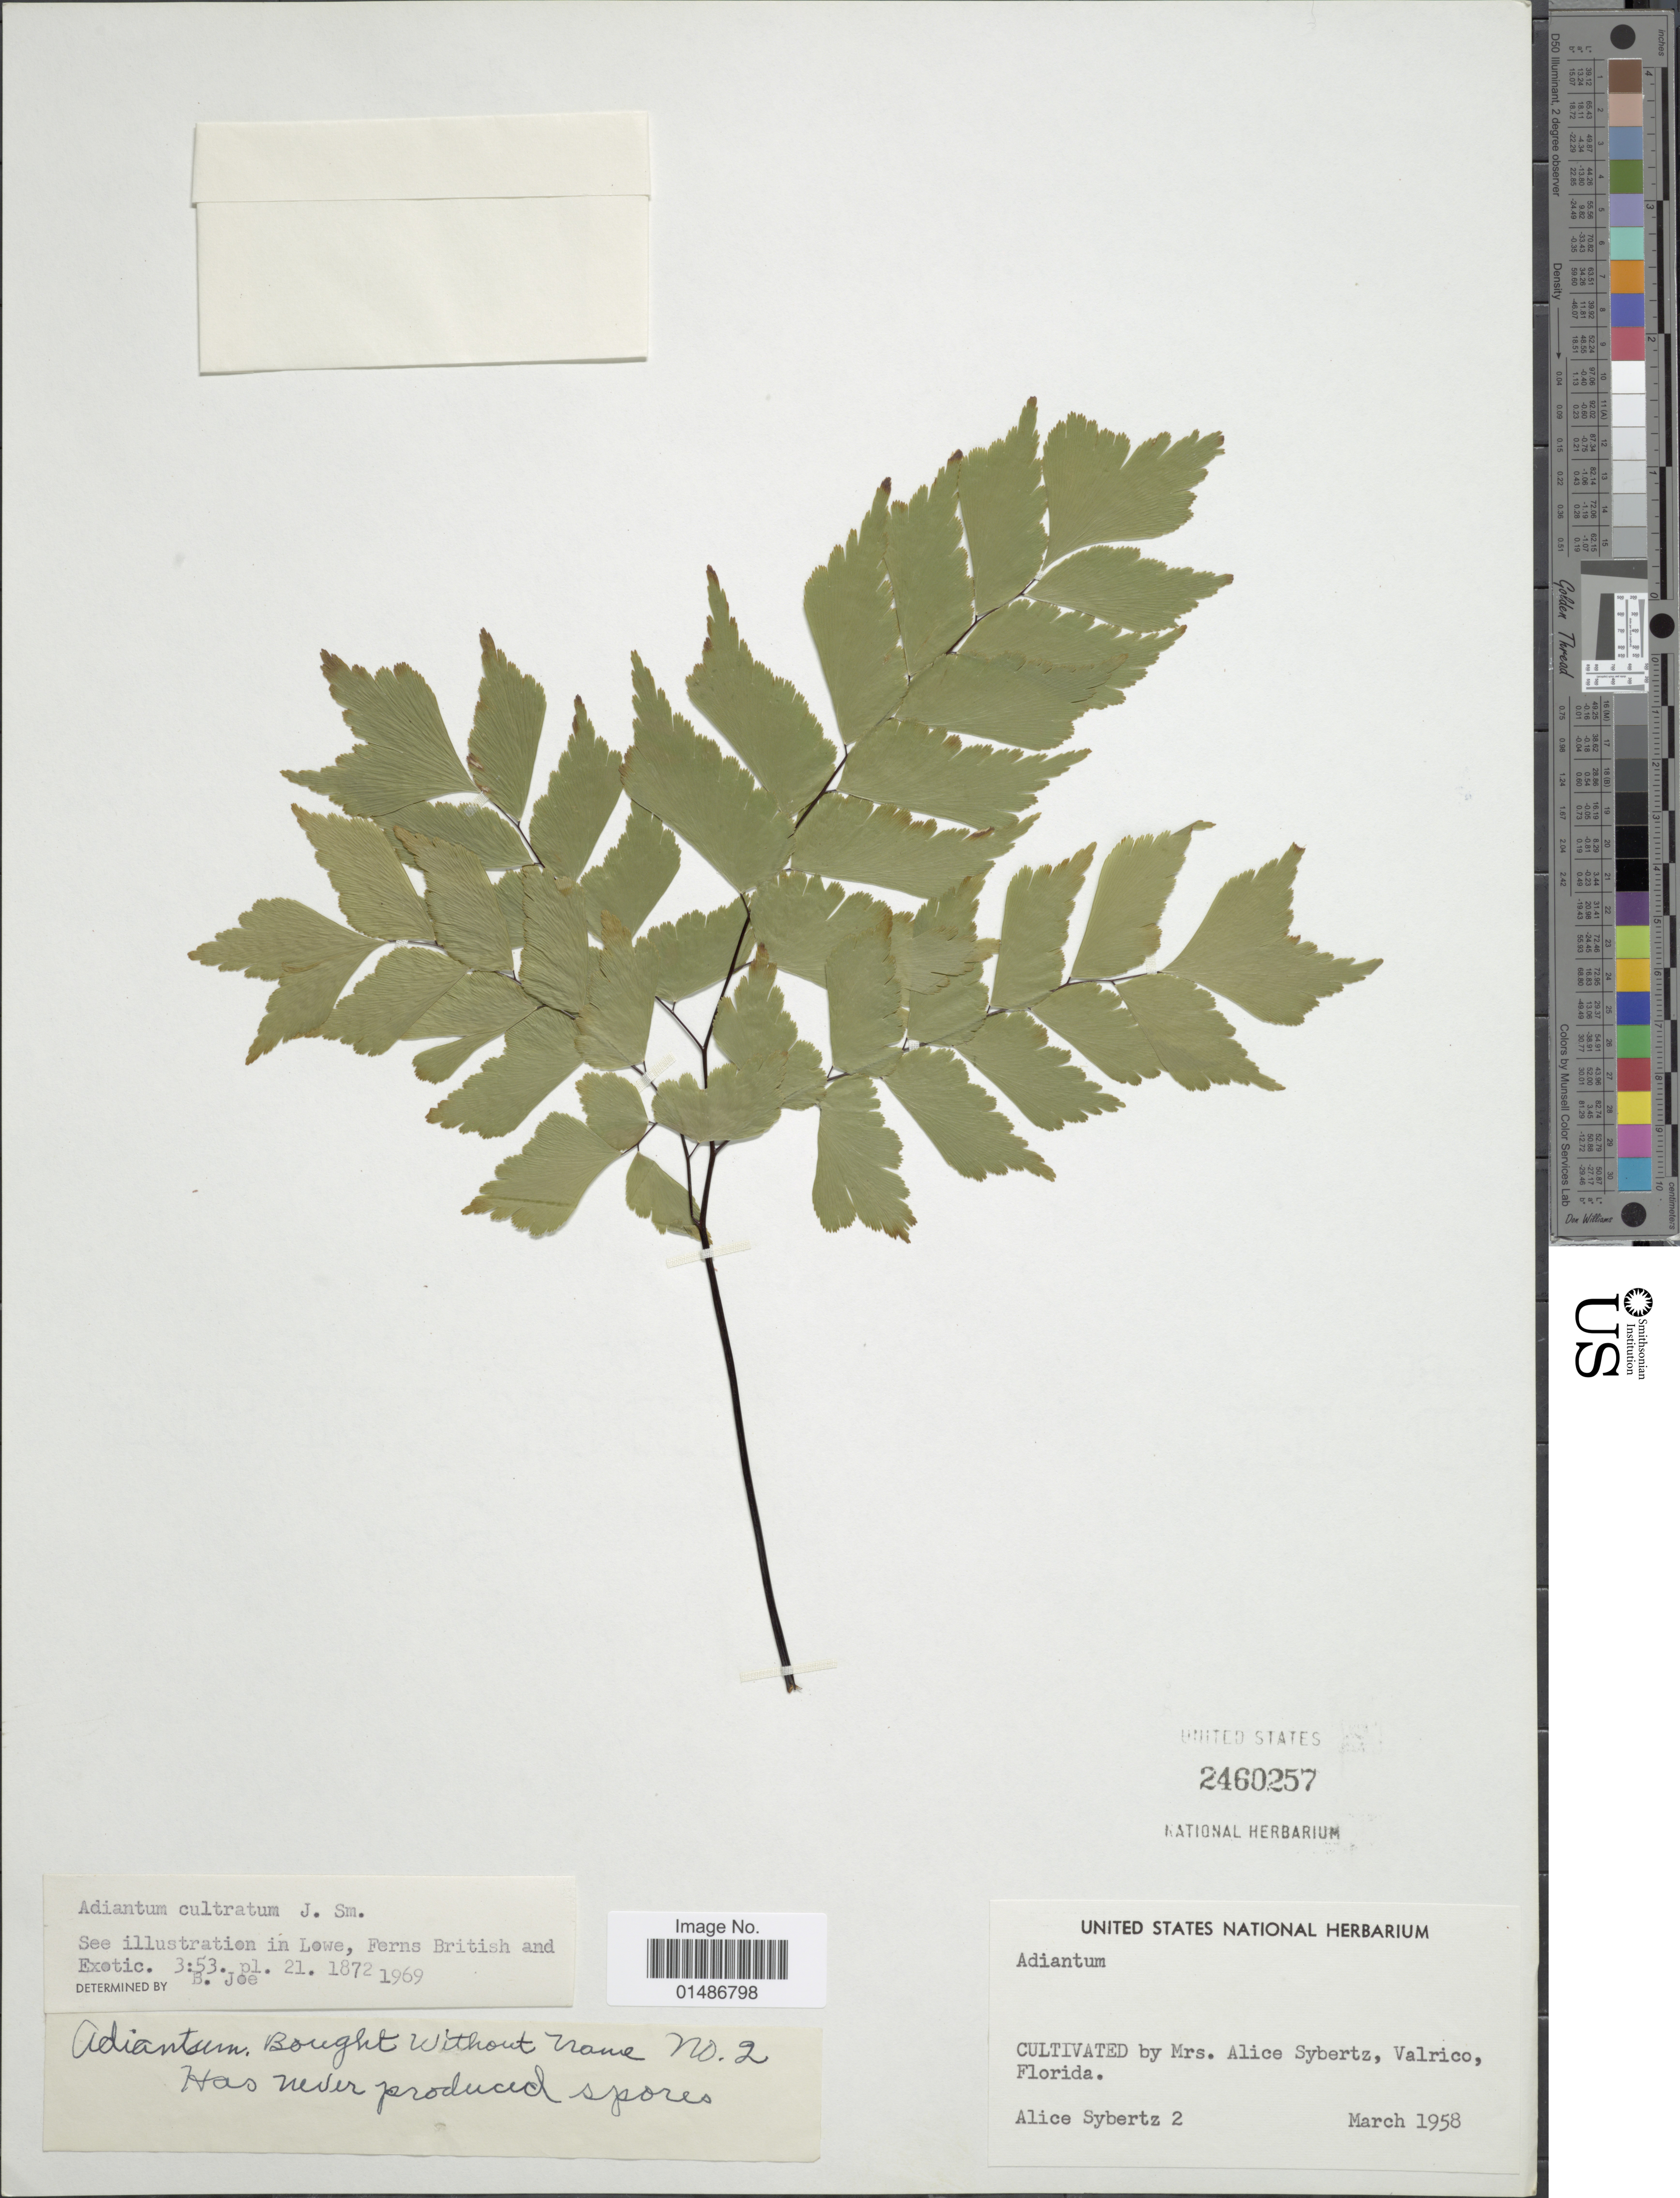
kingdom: Plantae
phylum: Tracheophyta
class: Polypodiopsida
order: Polypodiales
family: Pteridaceae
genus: Adiantum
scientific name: Adiantum trapeziforme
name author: L.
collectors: A. Sybertz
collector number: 2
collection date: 1958-03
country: United States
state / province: Florida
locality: Cultivated by Mrs. Alice Sybertz, Valrico.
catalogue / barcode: US 2460257